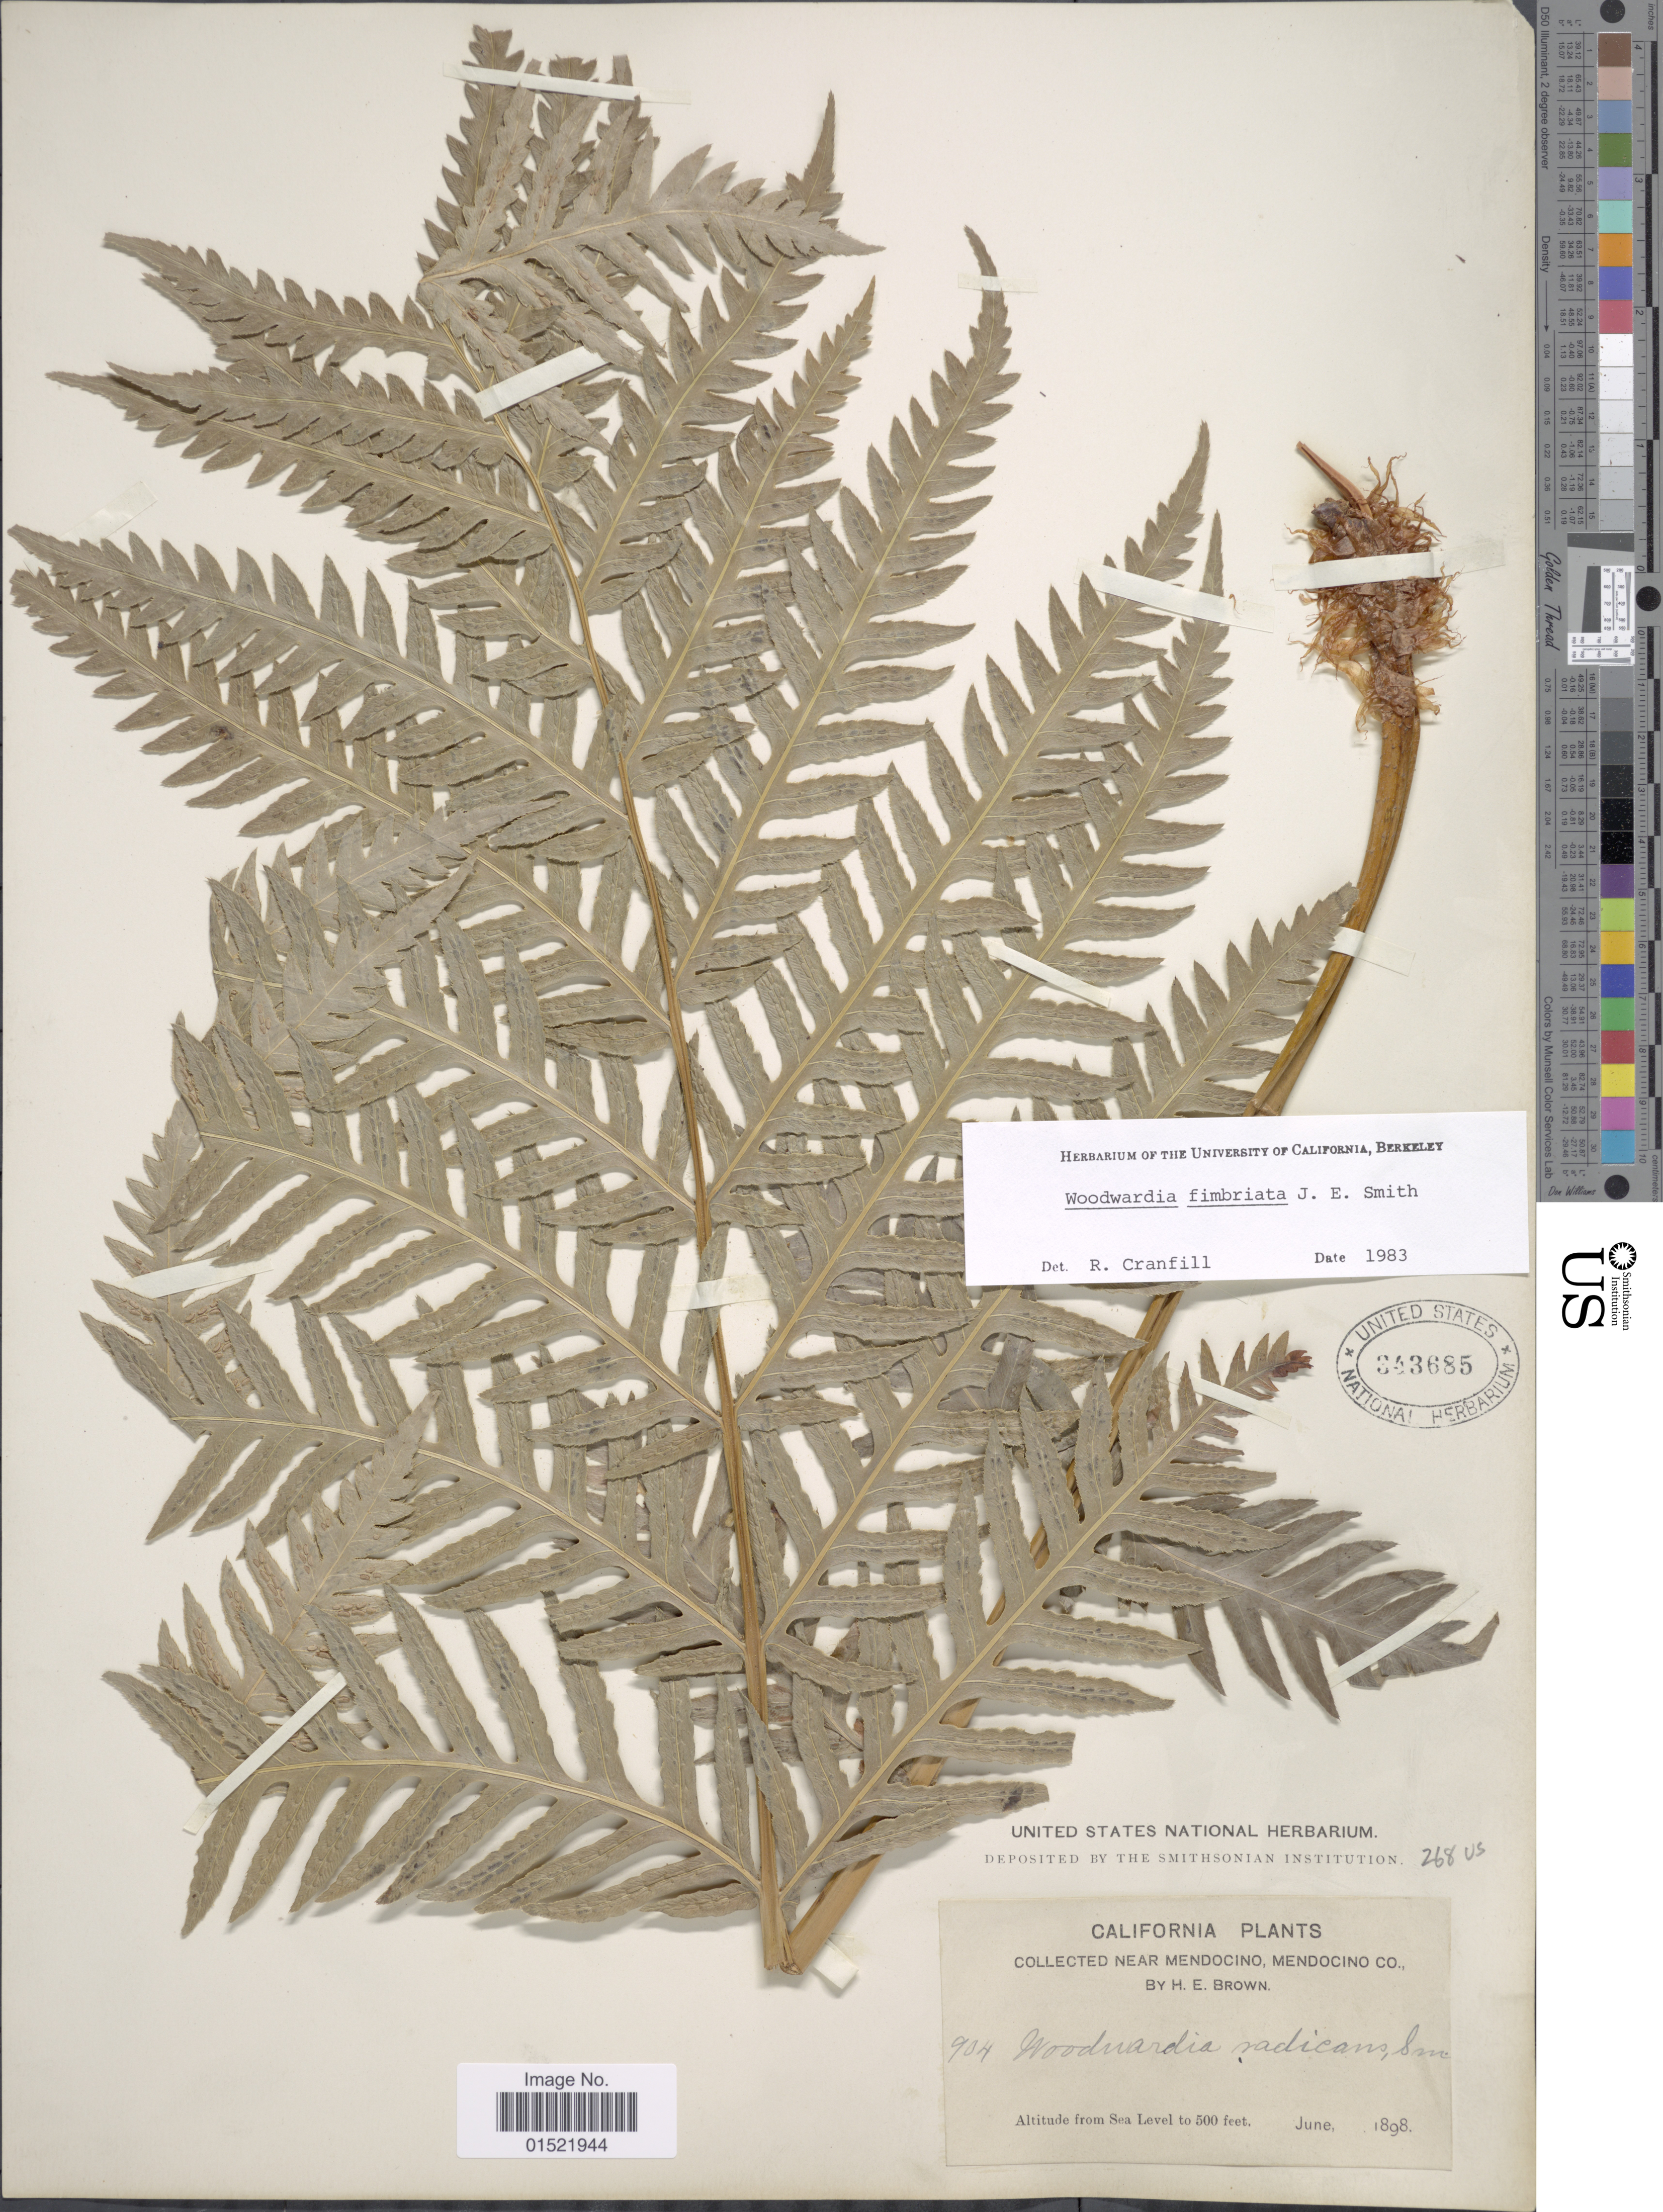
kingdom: Plantae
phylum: Tracheophyta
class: Polypodiopsida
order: Polypodiales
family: Blechnaceae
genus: Woodwardia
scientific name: Woodwardia fimbriata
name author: Sm.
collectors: H. E. Brown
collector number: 904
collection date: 1898-06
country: United States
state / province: California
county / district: Mendocino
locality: Near Mendocino, Mendocino Co.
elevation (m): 152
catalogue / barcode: US 343685